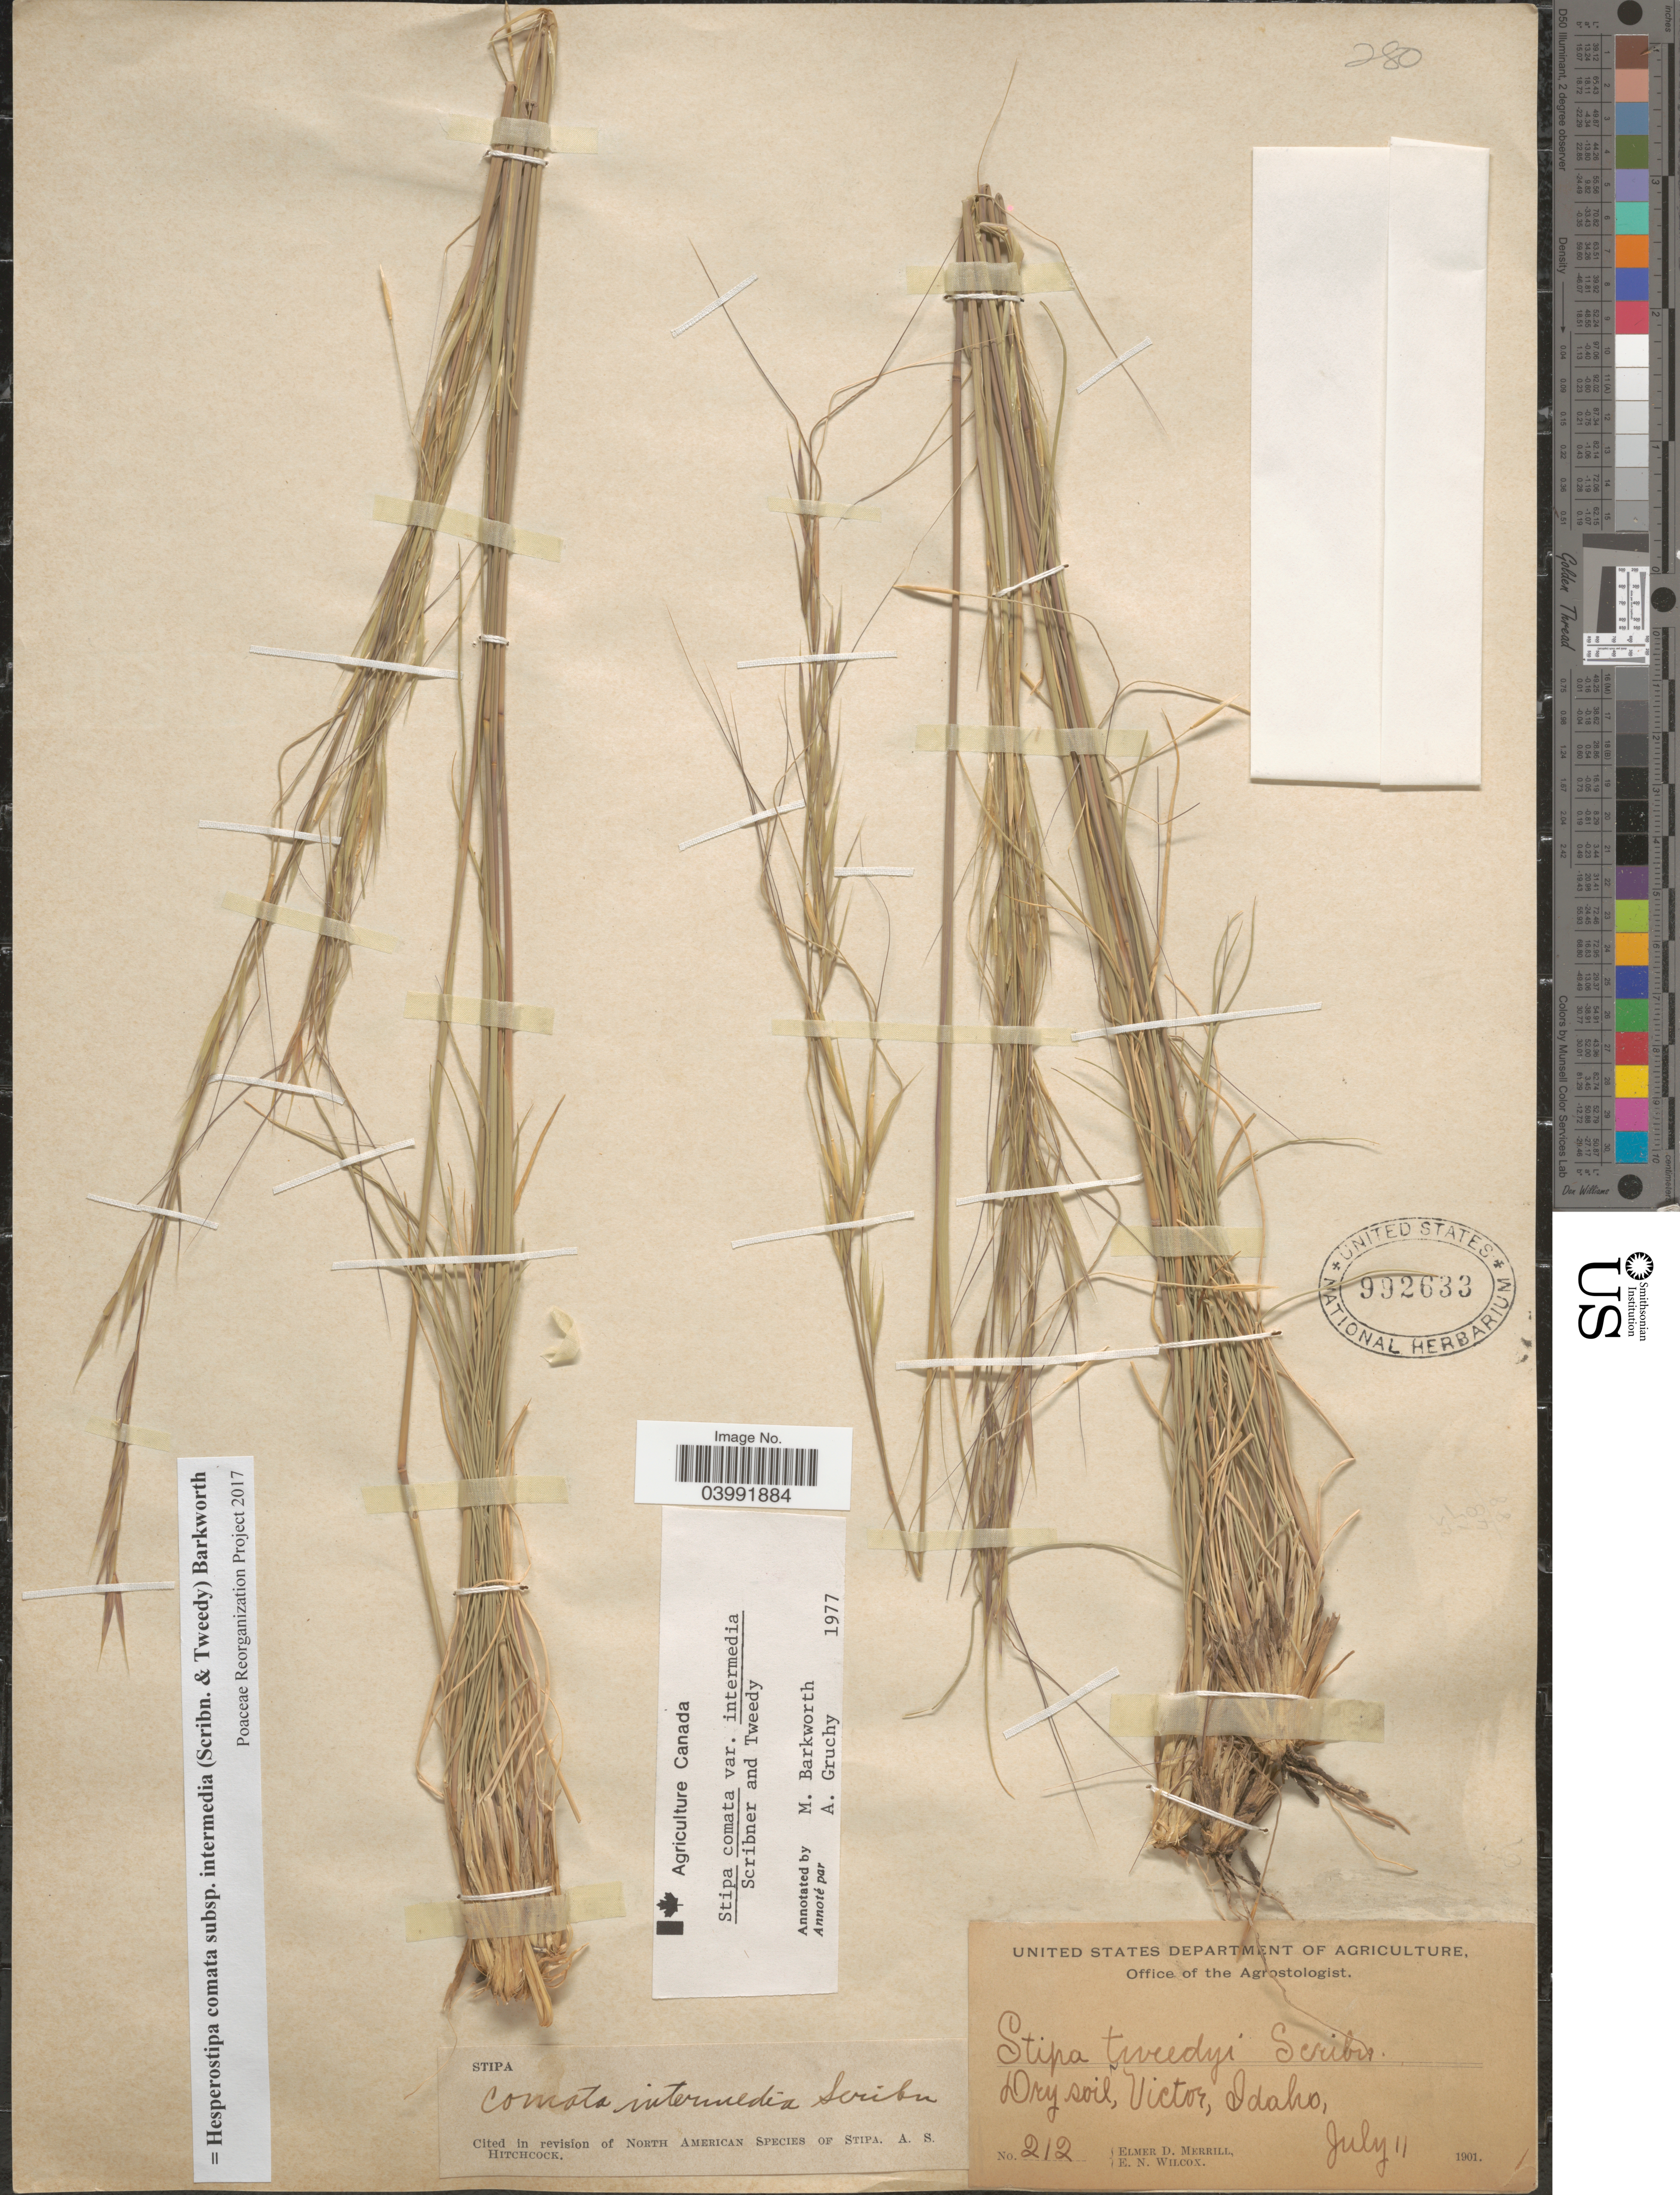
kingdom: Plantae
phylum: Tracheophyta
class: Liliopsida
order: Poales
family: Poaceae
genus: Hesperostipa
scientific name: Hesperostipa comata subsp. intermedia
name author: (Scribn. & Tweedy) Barkworth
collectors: E. D. Merrill & E. Wilcox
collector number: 212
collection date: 1901-07-11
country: United States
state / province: Idaho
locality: Dry soil, Victor.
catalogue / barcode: US 992633